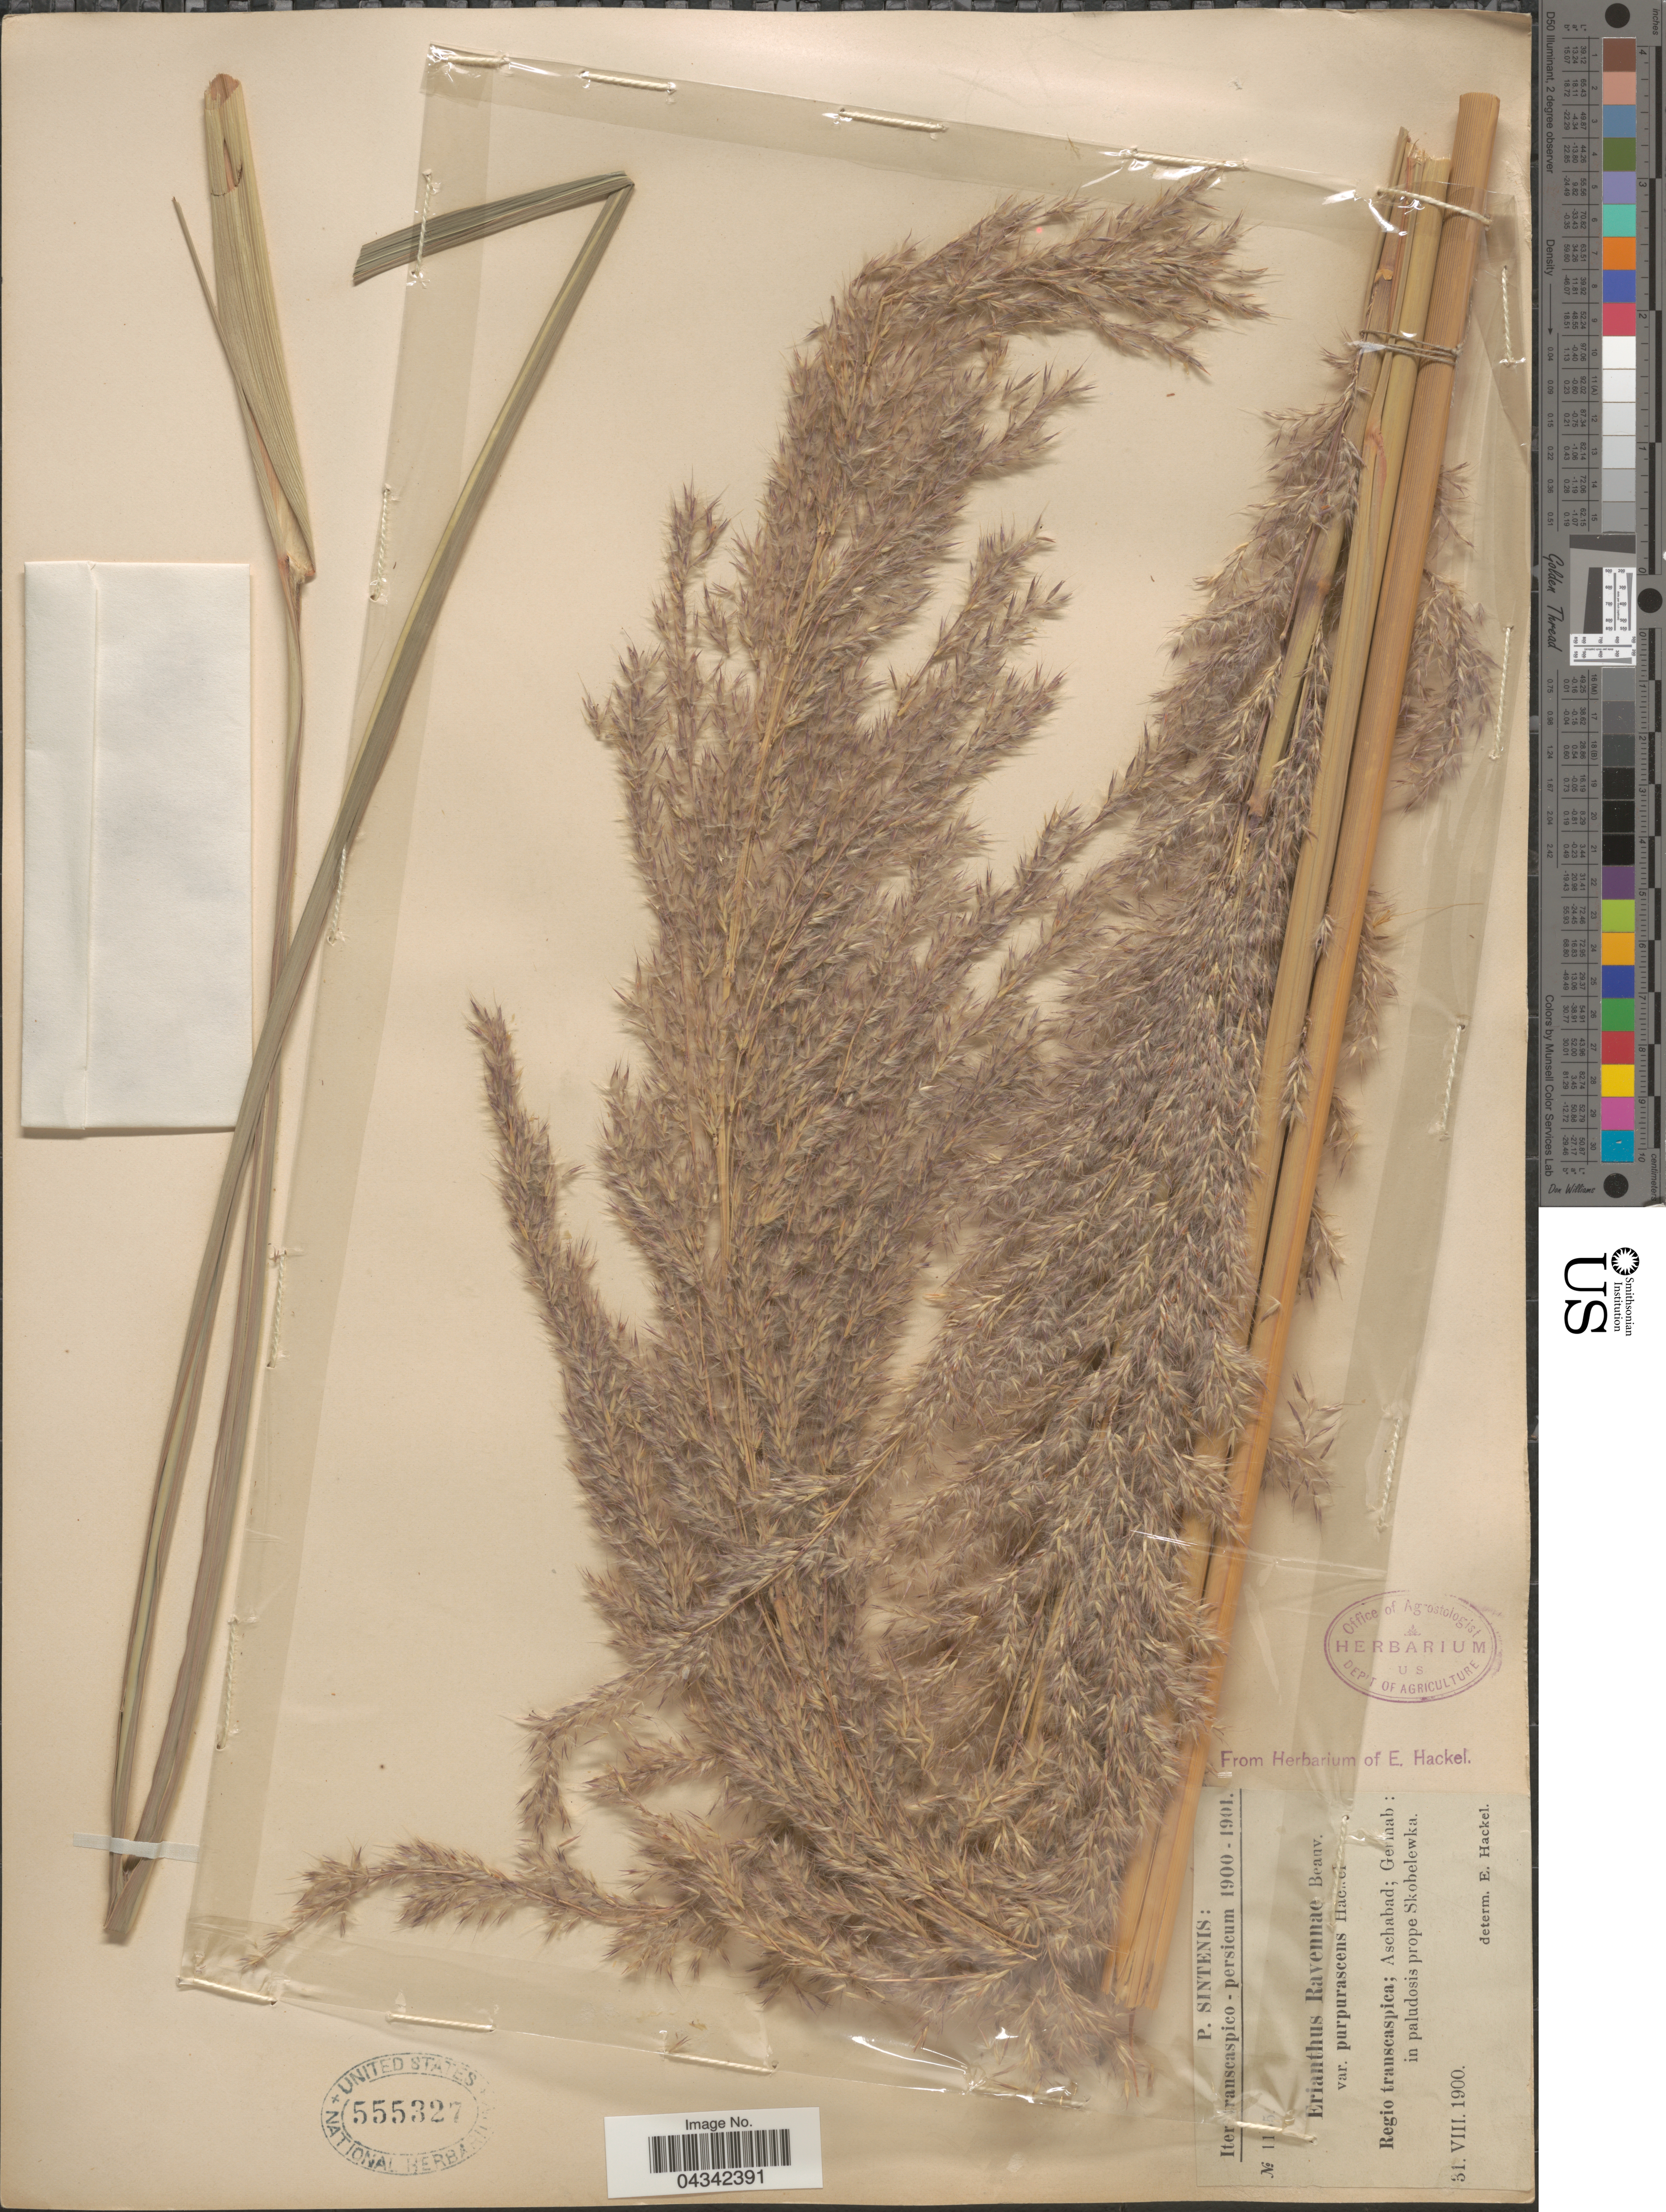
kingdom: Plantae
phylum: Tracheophyta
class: Liliopsida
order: Poales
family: Poaceae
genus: Tripidium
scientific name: Tripidium ravennae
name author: (L.) H. Scholz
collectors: P. Sintenis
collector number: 11!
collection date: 1900-08-31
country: Turkmenistan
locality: Iter transcaspico-persicum 1900-1901. Regio transcaspica; Aschabad; Germab: in paludosis prope Skobelewka.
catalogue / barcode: US 555327